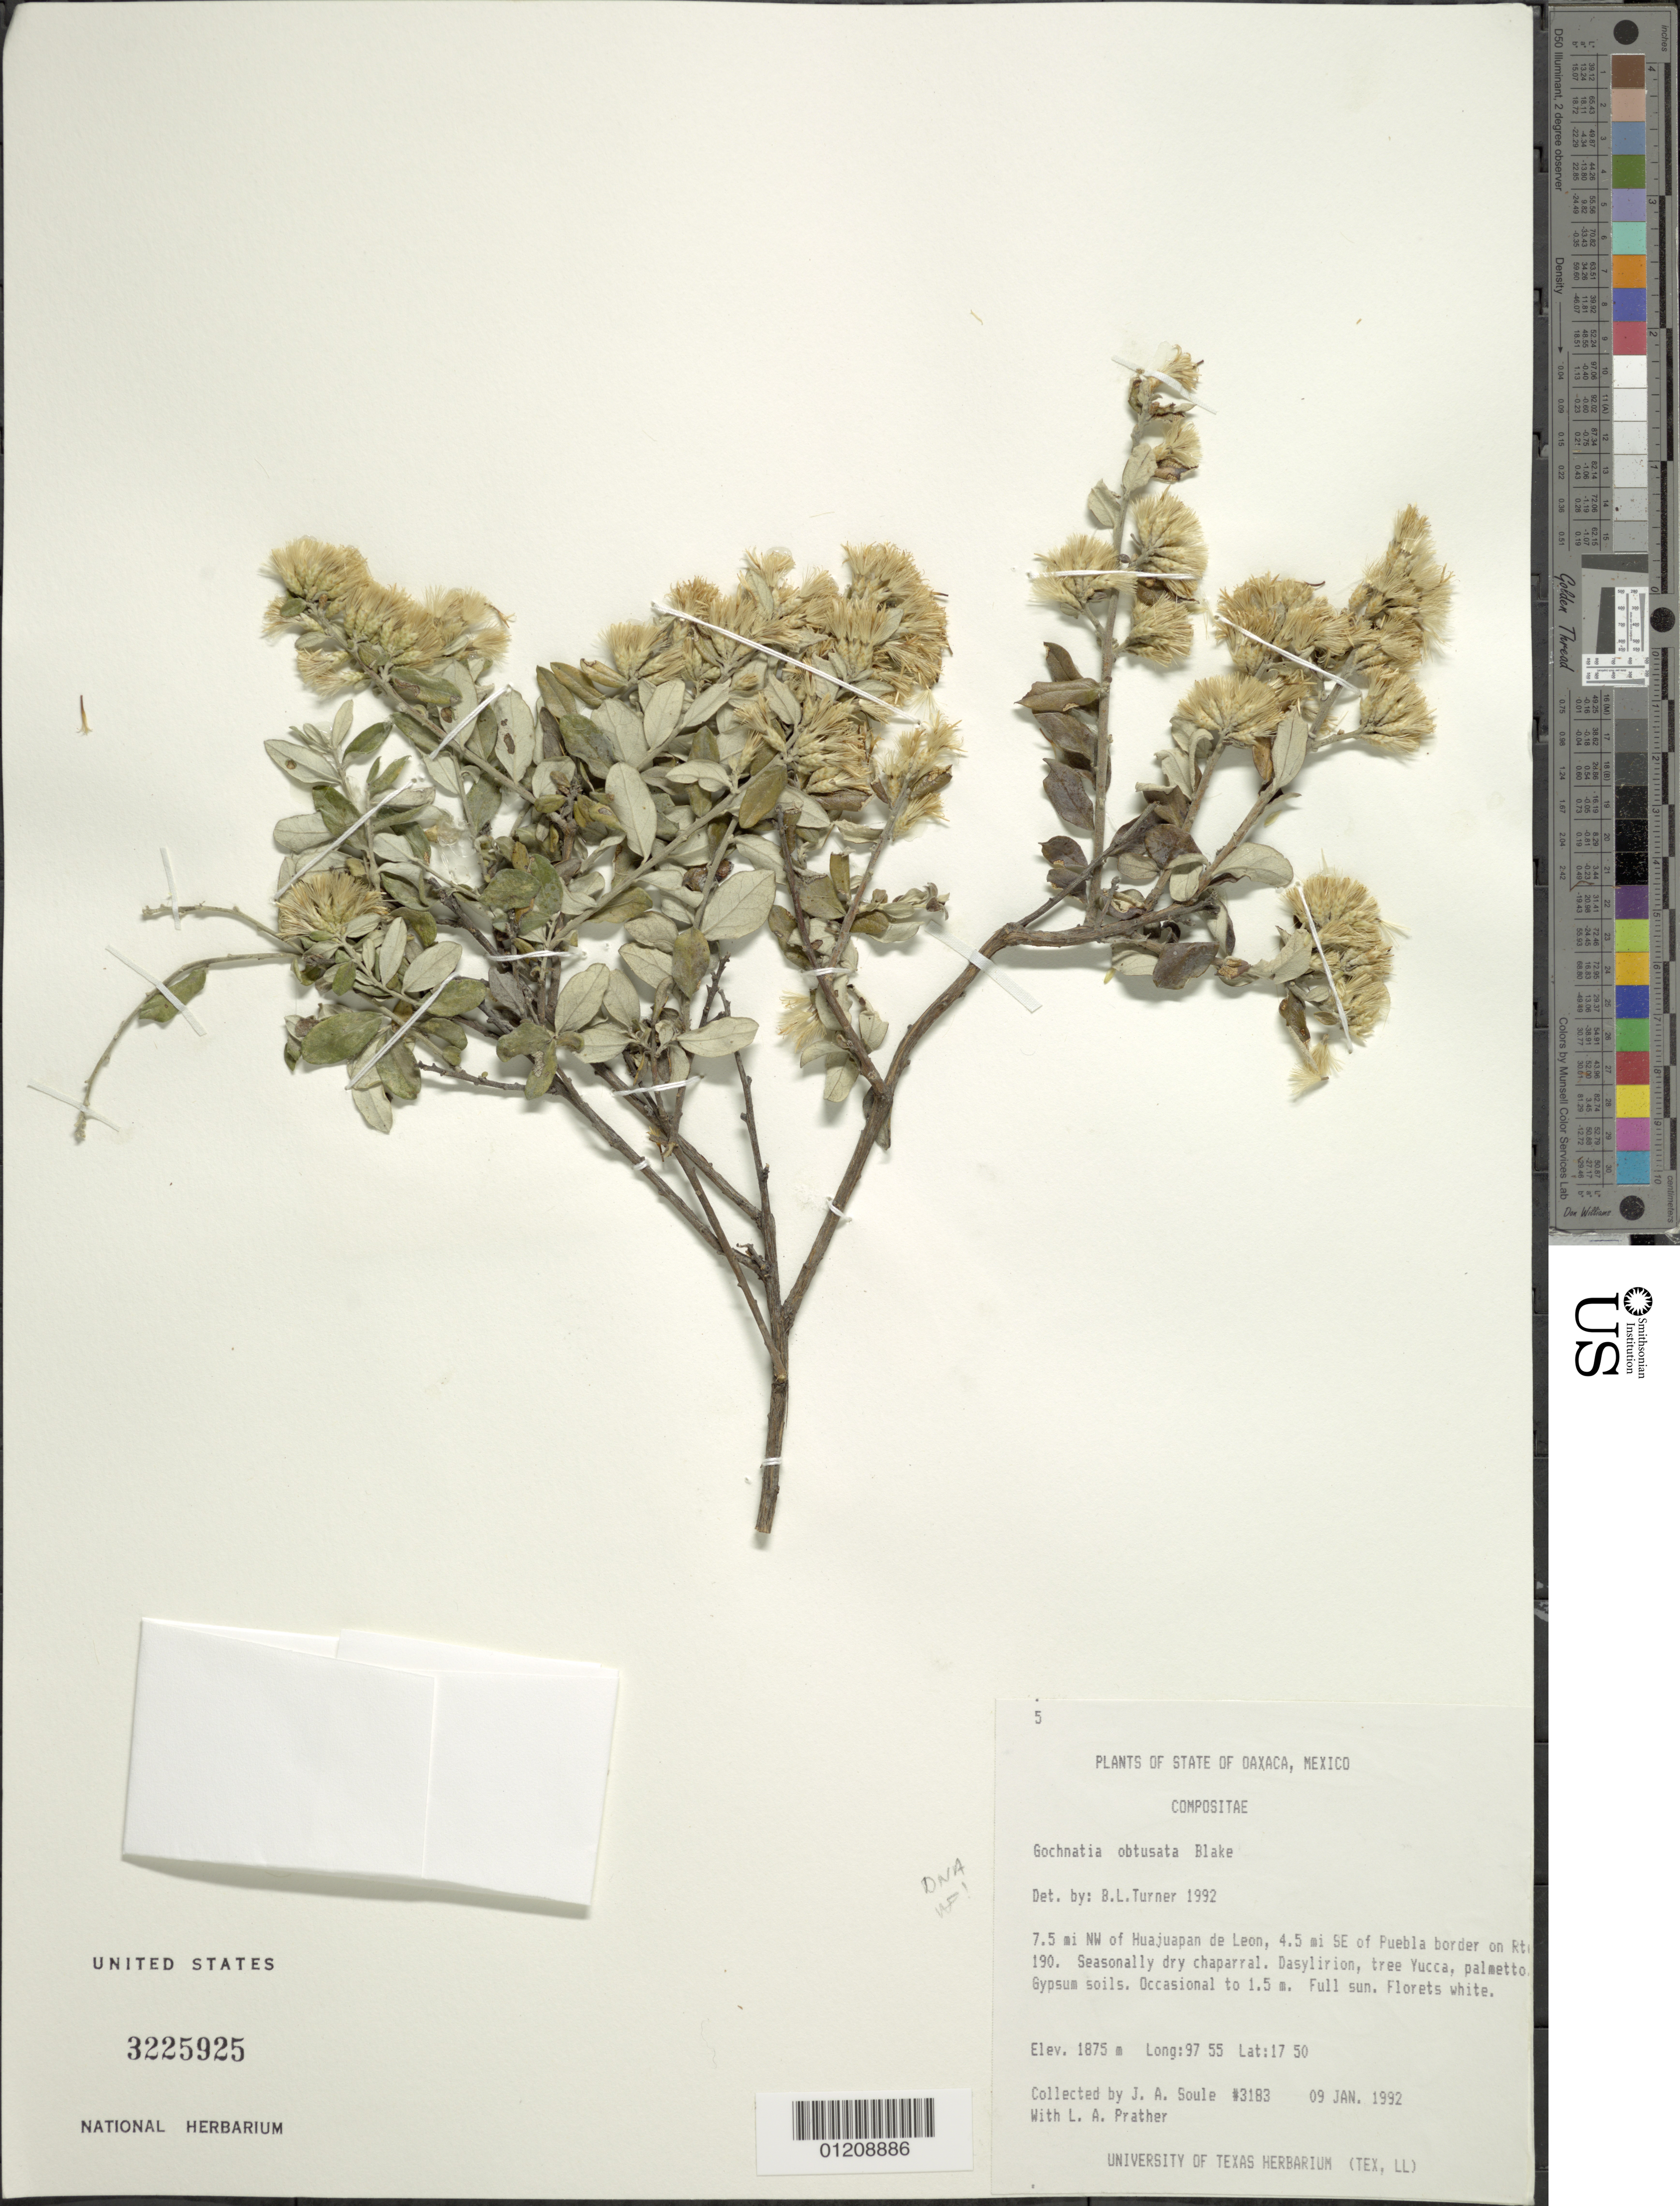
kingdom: Plantae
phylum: Tracheophyta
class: Magnoliopsida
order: Asterales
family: Asteraceae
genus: Gochnatia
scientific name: Gochnatia obtusata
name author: S.F. Blake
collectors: J. Soule & L. A. Prather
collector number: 3183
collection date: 1992-01-09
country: Mexico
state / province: Oaxaca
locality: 7.5 mi NW of Huajuapan de Leon, 4.5 mi SE of Puebla border on Rt. 190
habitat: Seasonally dry chaparral. Gypsum soil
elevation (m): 1875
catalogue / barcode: US 3225925